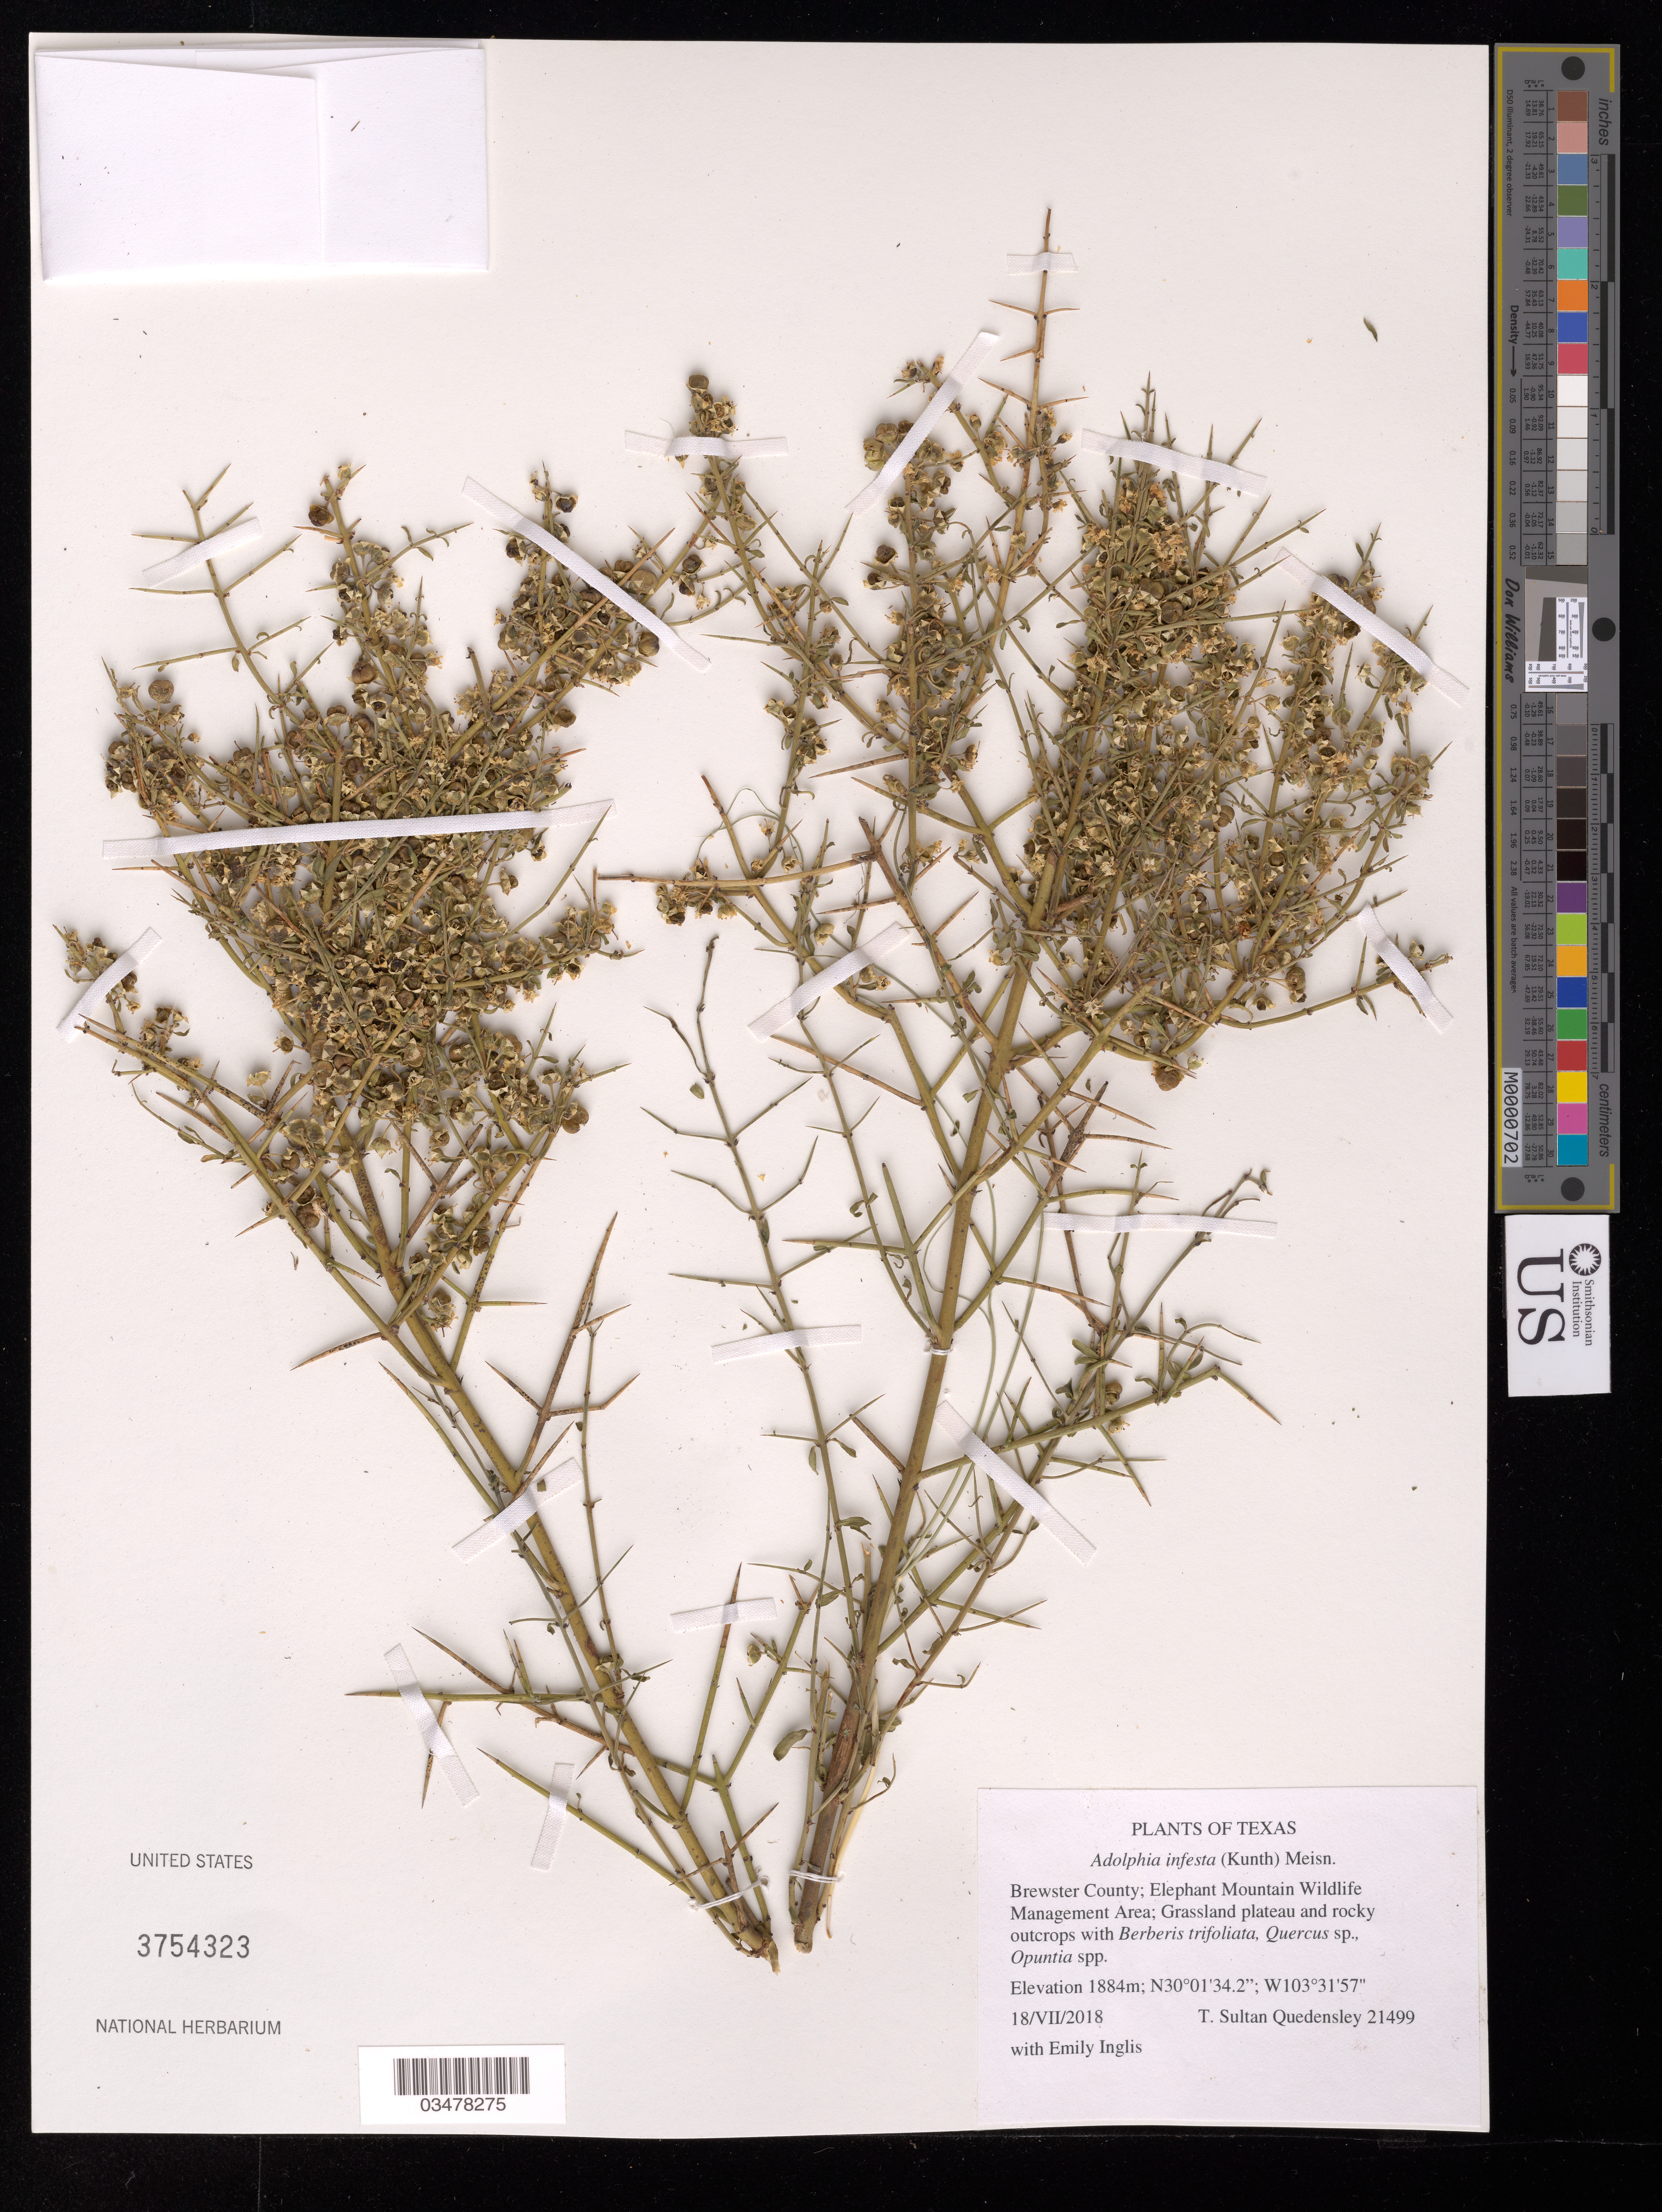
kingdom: Plantae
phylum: Tracheophyta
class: Magnoliopsida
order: Rosales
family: Rhamnaceae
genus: Adolphia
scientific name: Adolphia infesta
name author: (Kunth) Meisn.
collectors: T. S. Quedensley & E. Inglis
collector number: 21499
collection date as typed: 18 Jul 2018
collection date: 2018-07-18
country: United States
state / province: Texas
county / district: Brewster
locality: Elephant Mountain Wildlife Management Area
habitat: Grassland plateau and rocky outcrops. With Berberis trifoliata, Quercus sp., Opuntia sp.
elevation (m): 1884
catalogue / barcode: US 3754323